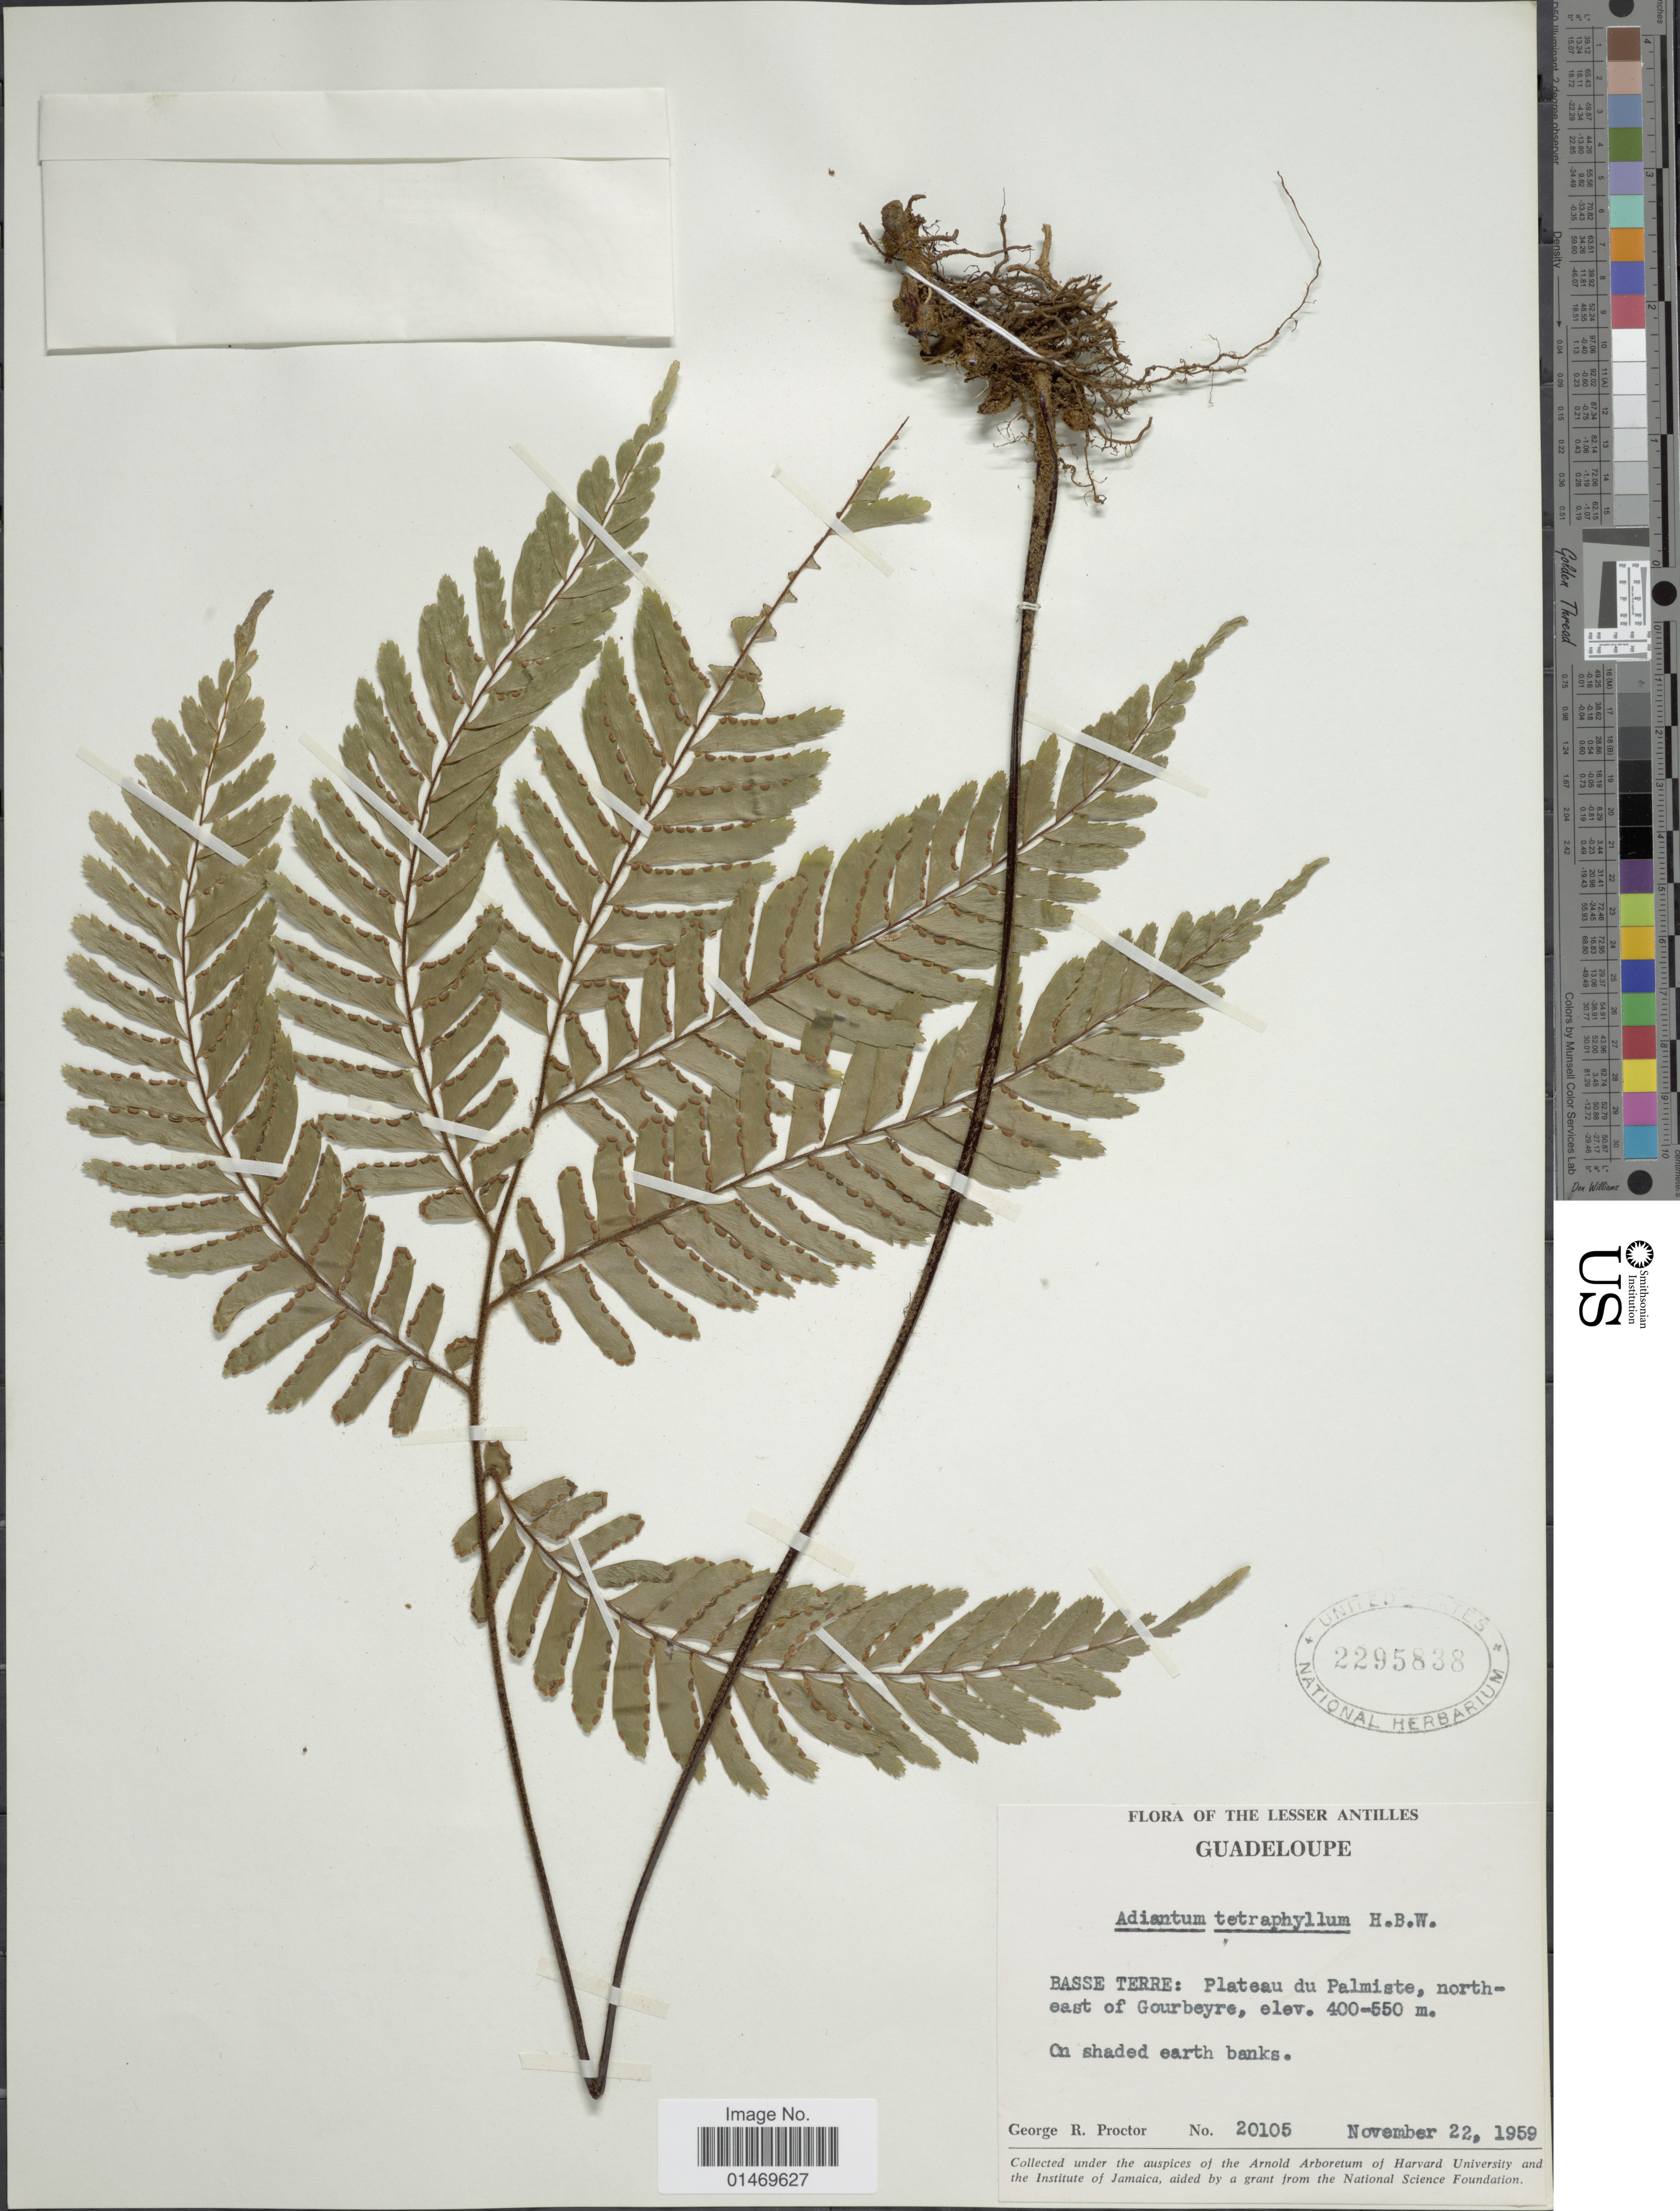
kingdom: Plantae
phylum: Tracheophyta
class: Polypodiopsida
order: Polypodiales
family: Pteridaceae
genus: Adiantum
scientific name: Adiantum tetraphyllum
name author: Humb. & Bonpl. ex Willd.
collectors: G. R. Proctor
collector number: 20105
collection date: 1959-11-22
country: Guadeloupe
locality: Basse Terre: Plateau du Palmiste, north-east of Gourbeyre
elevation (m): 400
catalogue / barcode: US 2295838